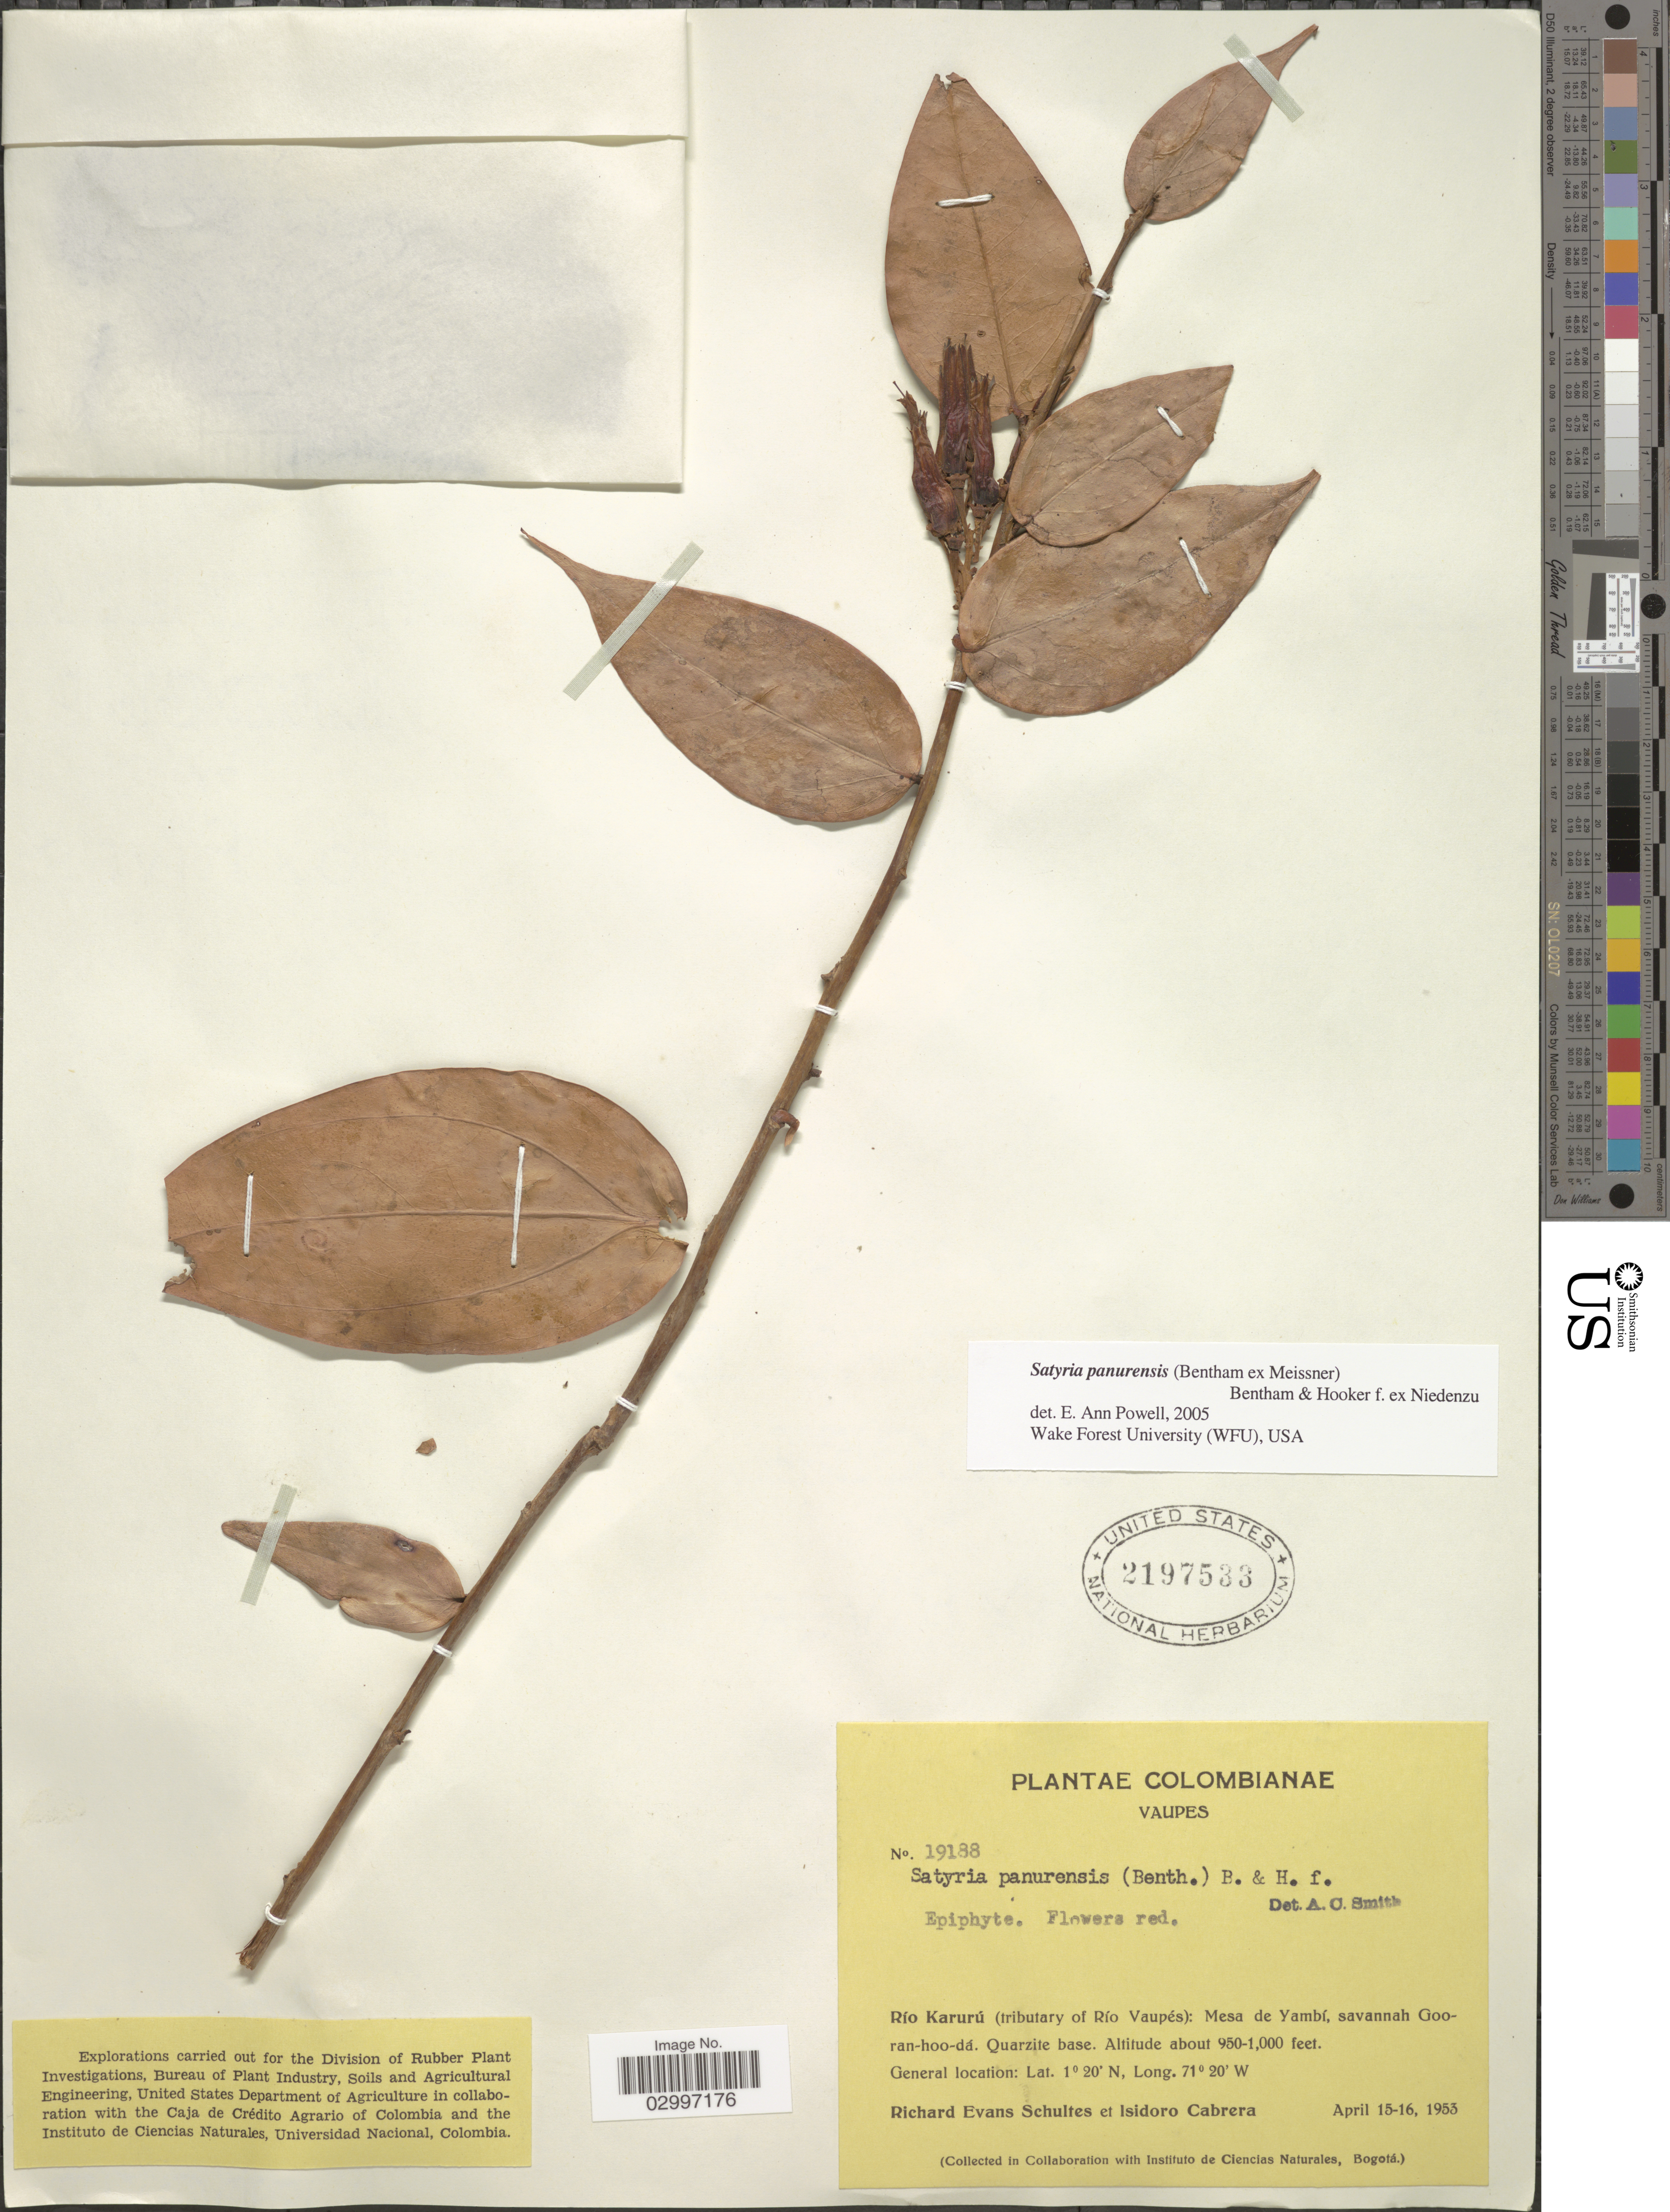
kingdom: Plantae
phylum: Tracheophyta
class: Magnoliopsida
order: Ericales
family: Ericaceae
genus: Satyria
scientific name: Satyria panurensis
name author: (Benth. ex Meisn.) Benth. & Hook. f. ex Nied.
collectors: R. E. Schultes & I. Cabrera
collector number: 19188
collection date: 1953-04-15/1953-04-16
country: Colombia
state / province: Vaupés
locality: Río Karurú (tributary of Río Vaupés); Mesa de Yambí, savannah Gooran-hoo-dá.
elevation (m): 290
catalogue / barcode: US 2197533